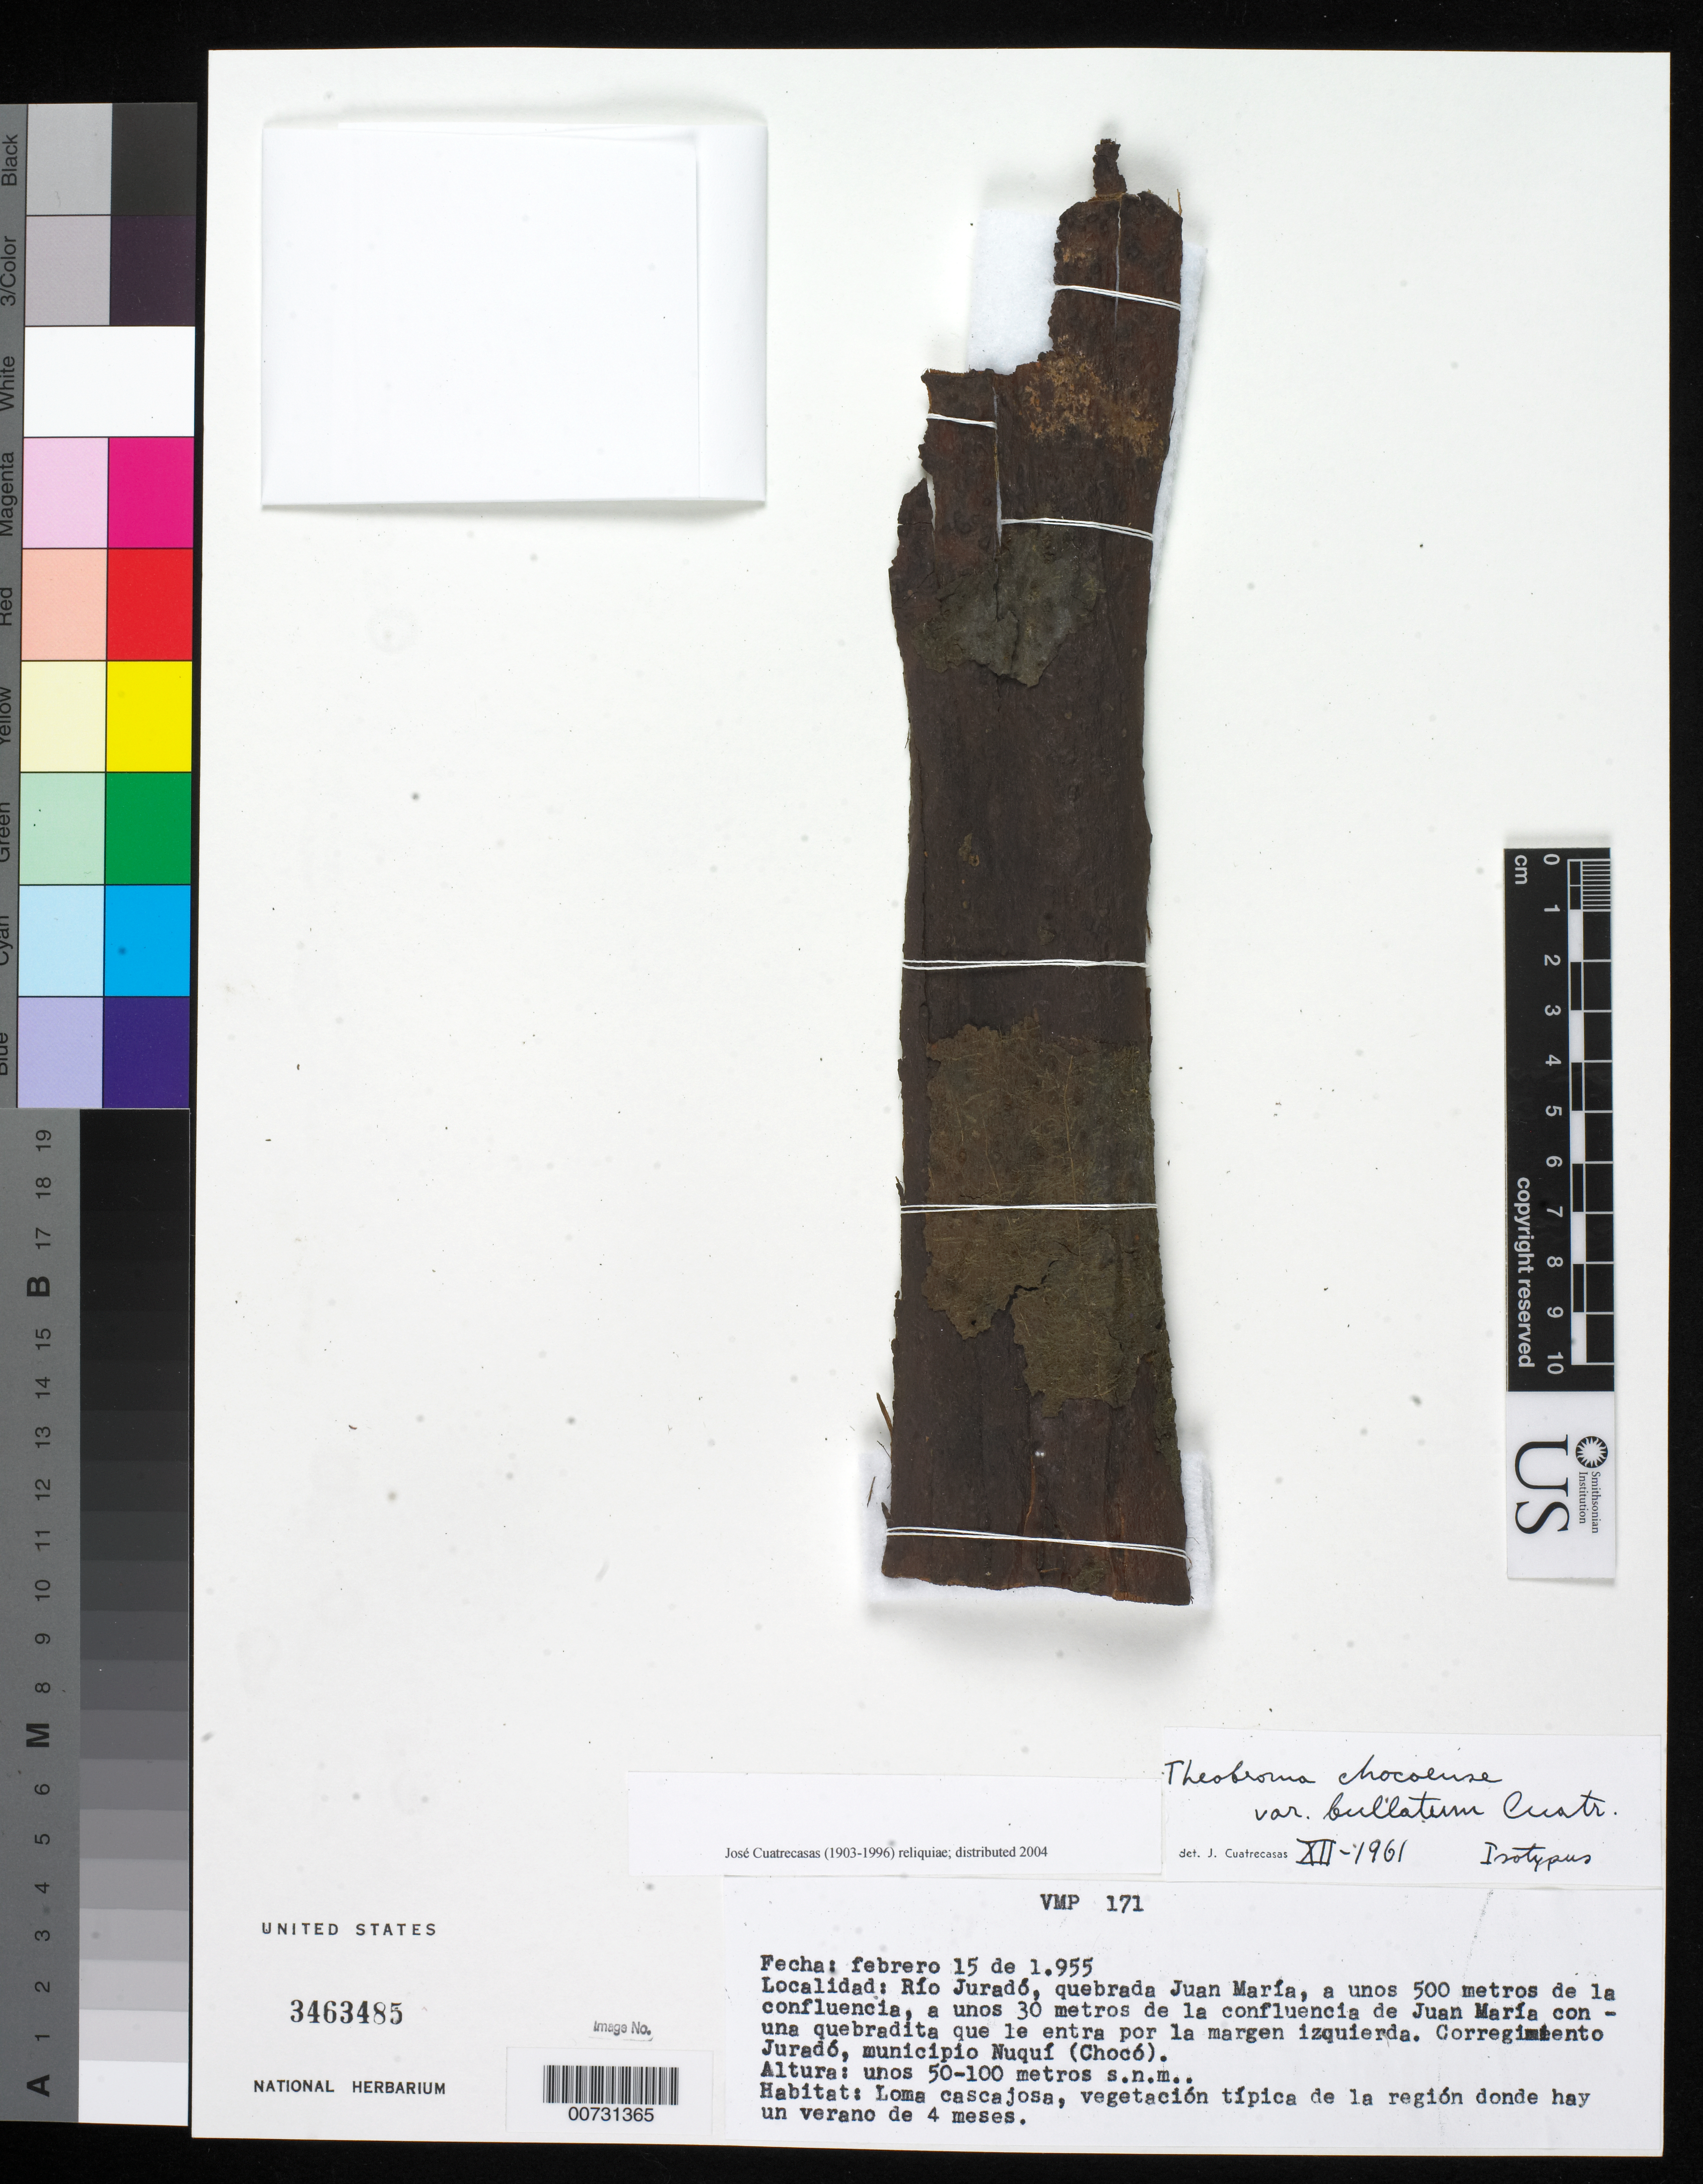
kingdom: Plantae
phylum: Tracheophyta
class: Magnoliopsida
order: Malvales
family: Malvaceae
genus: Theobroma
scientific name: Theobroma chocoense var. bullatum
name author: Cuatrec.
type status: Isotype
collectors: V. M. Patiño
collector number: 171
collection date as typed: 15 Feb 1955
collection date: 1955-02-15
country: Colombia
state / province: Chocó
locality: Río Juradó, quebrada Juan María, a unos 500 metros de la confluencia, a unos 30 metros de la confluencia de Juan María con una quebradita que le entra por la margen izquierda. Corregimiento Juradó, municipio Nuquí.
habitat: Loma cascajosa, vegetación típica de la región donde hay un verano de 4 meses.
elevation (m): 50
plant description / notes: Fragment (bark).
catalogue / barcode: US 3463485